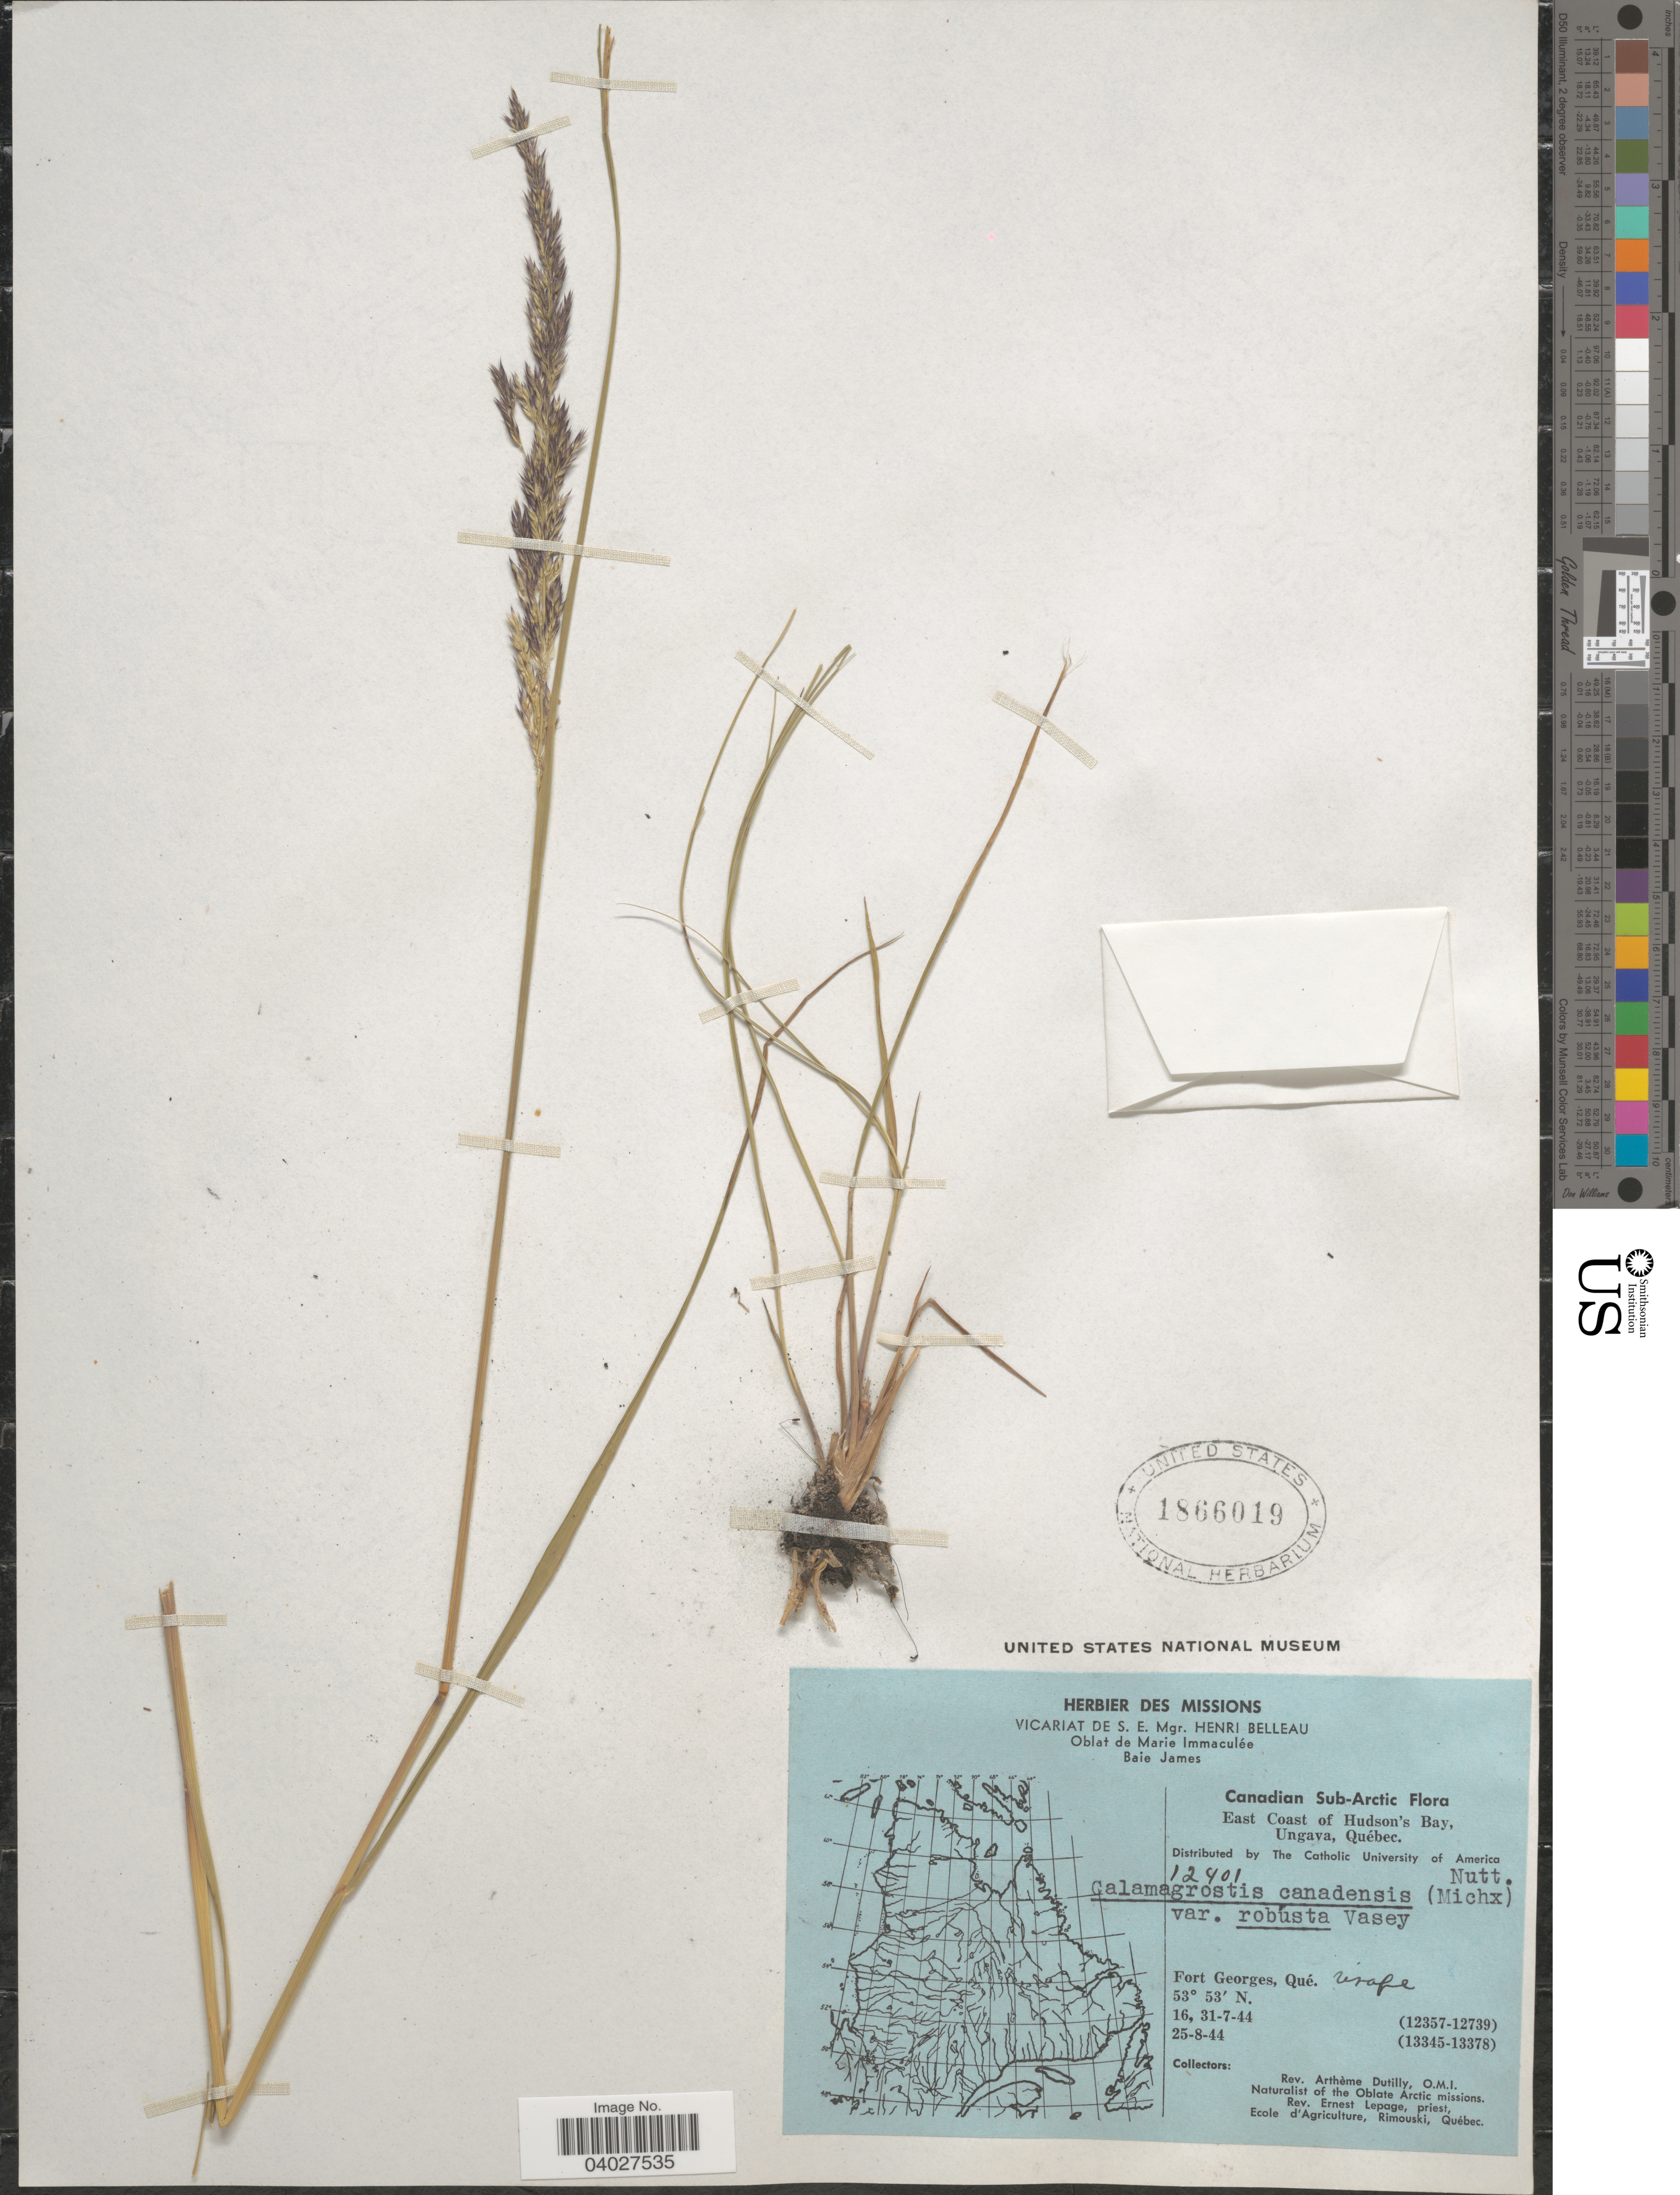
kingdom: Plantae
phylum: Tracheophyta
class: Liliopsida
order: Poales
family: Poaceae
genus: Calamagrostis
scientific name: Calamagrostis canadensis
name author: (Michx.) P. Beauv.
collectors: A. Dutilly & E. Lepage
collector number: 12401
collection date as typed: Transcribed d/m/y: 16/7/44 to 25/8/44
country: Canada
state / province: Quebec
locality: Canadian Sub-Arctic. East Coast of Hudson's Bay, Ungava. Fort Georges.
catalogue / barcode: US 1866019